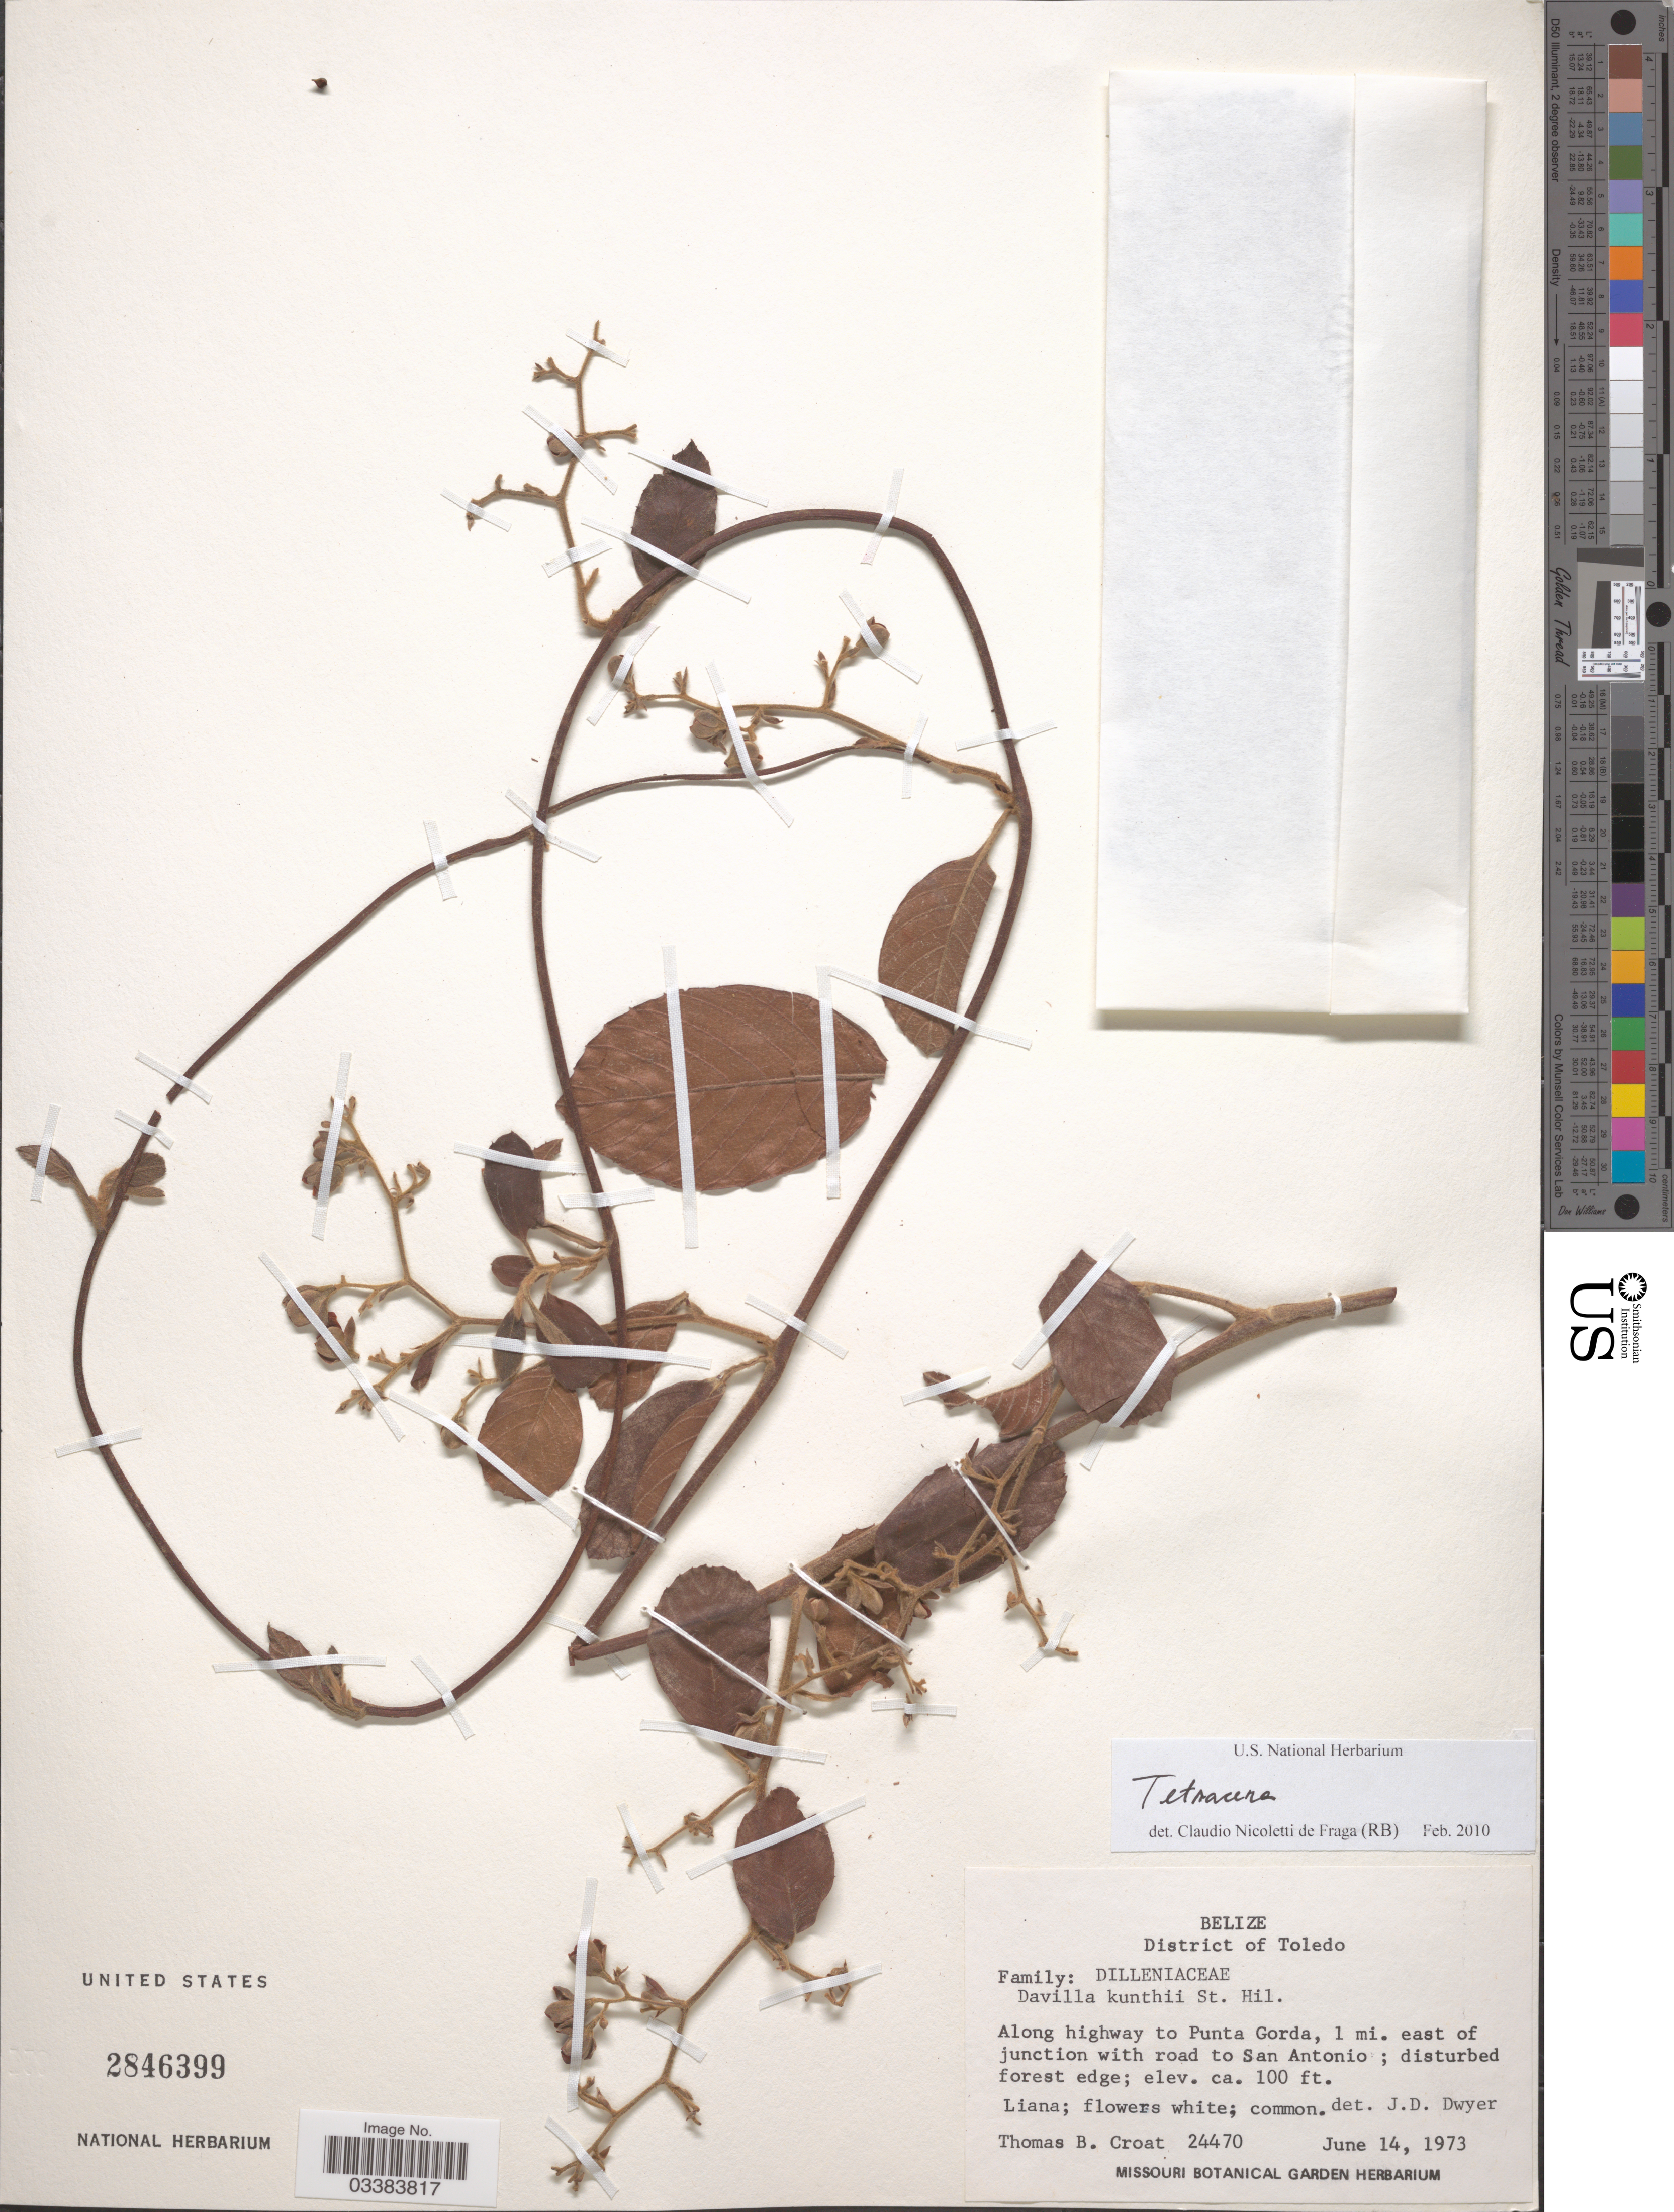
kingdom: Plantae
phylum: Tracheophyta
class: Magnoliopsida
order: Dilleniales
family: Dilleniaceae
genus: Tetracera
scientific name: Tetracera sp.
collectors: T. B. Croat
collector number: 24470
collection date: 1973-06-14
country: Belize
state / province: Toledo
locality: District of Toledo. Along highway to Punta Gorda, 1 mi. east of junction with road to San Antonio.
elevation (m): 30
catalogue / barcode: US 2846399